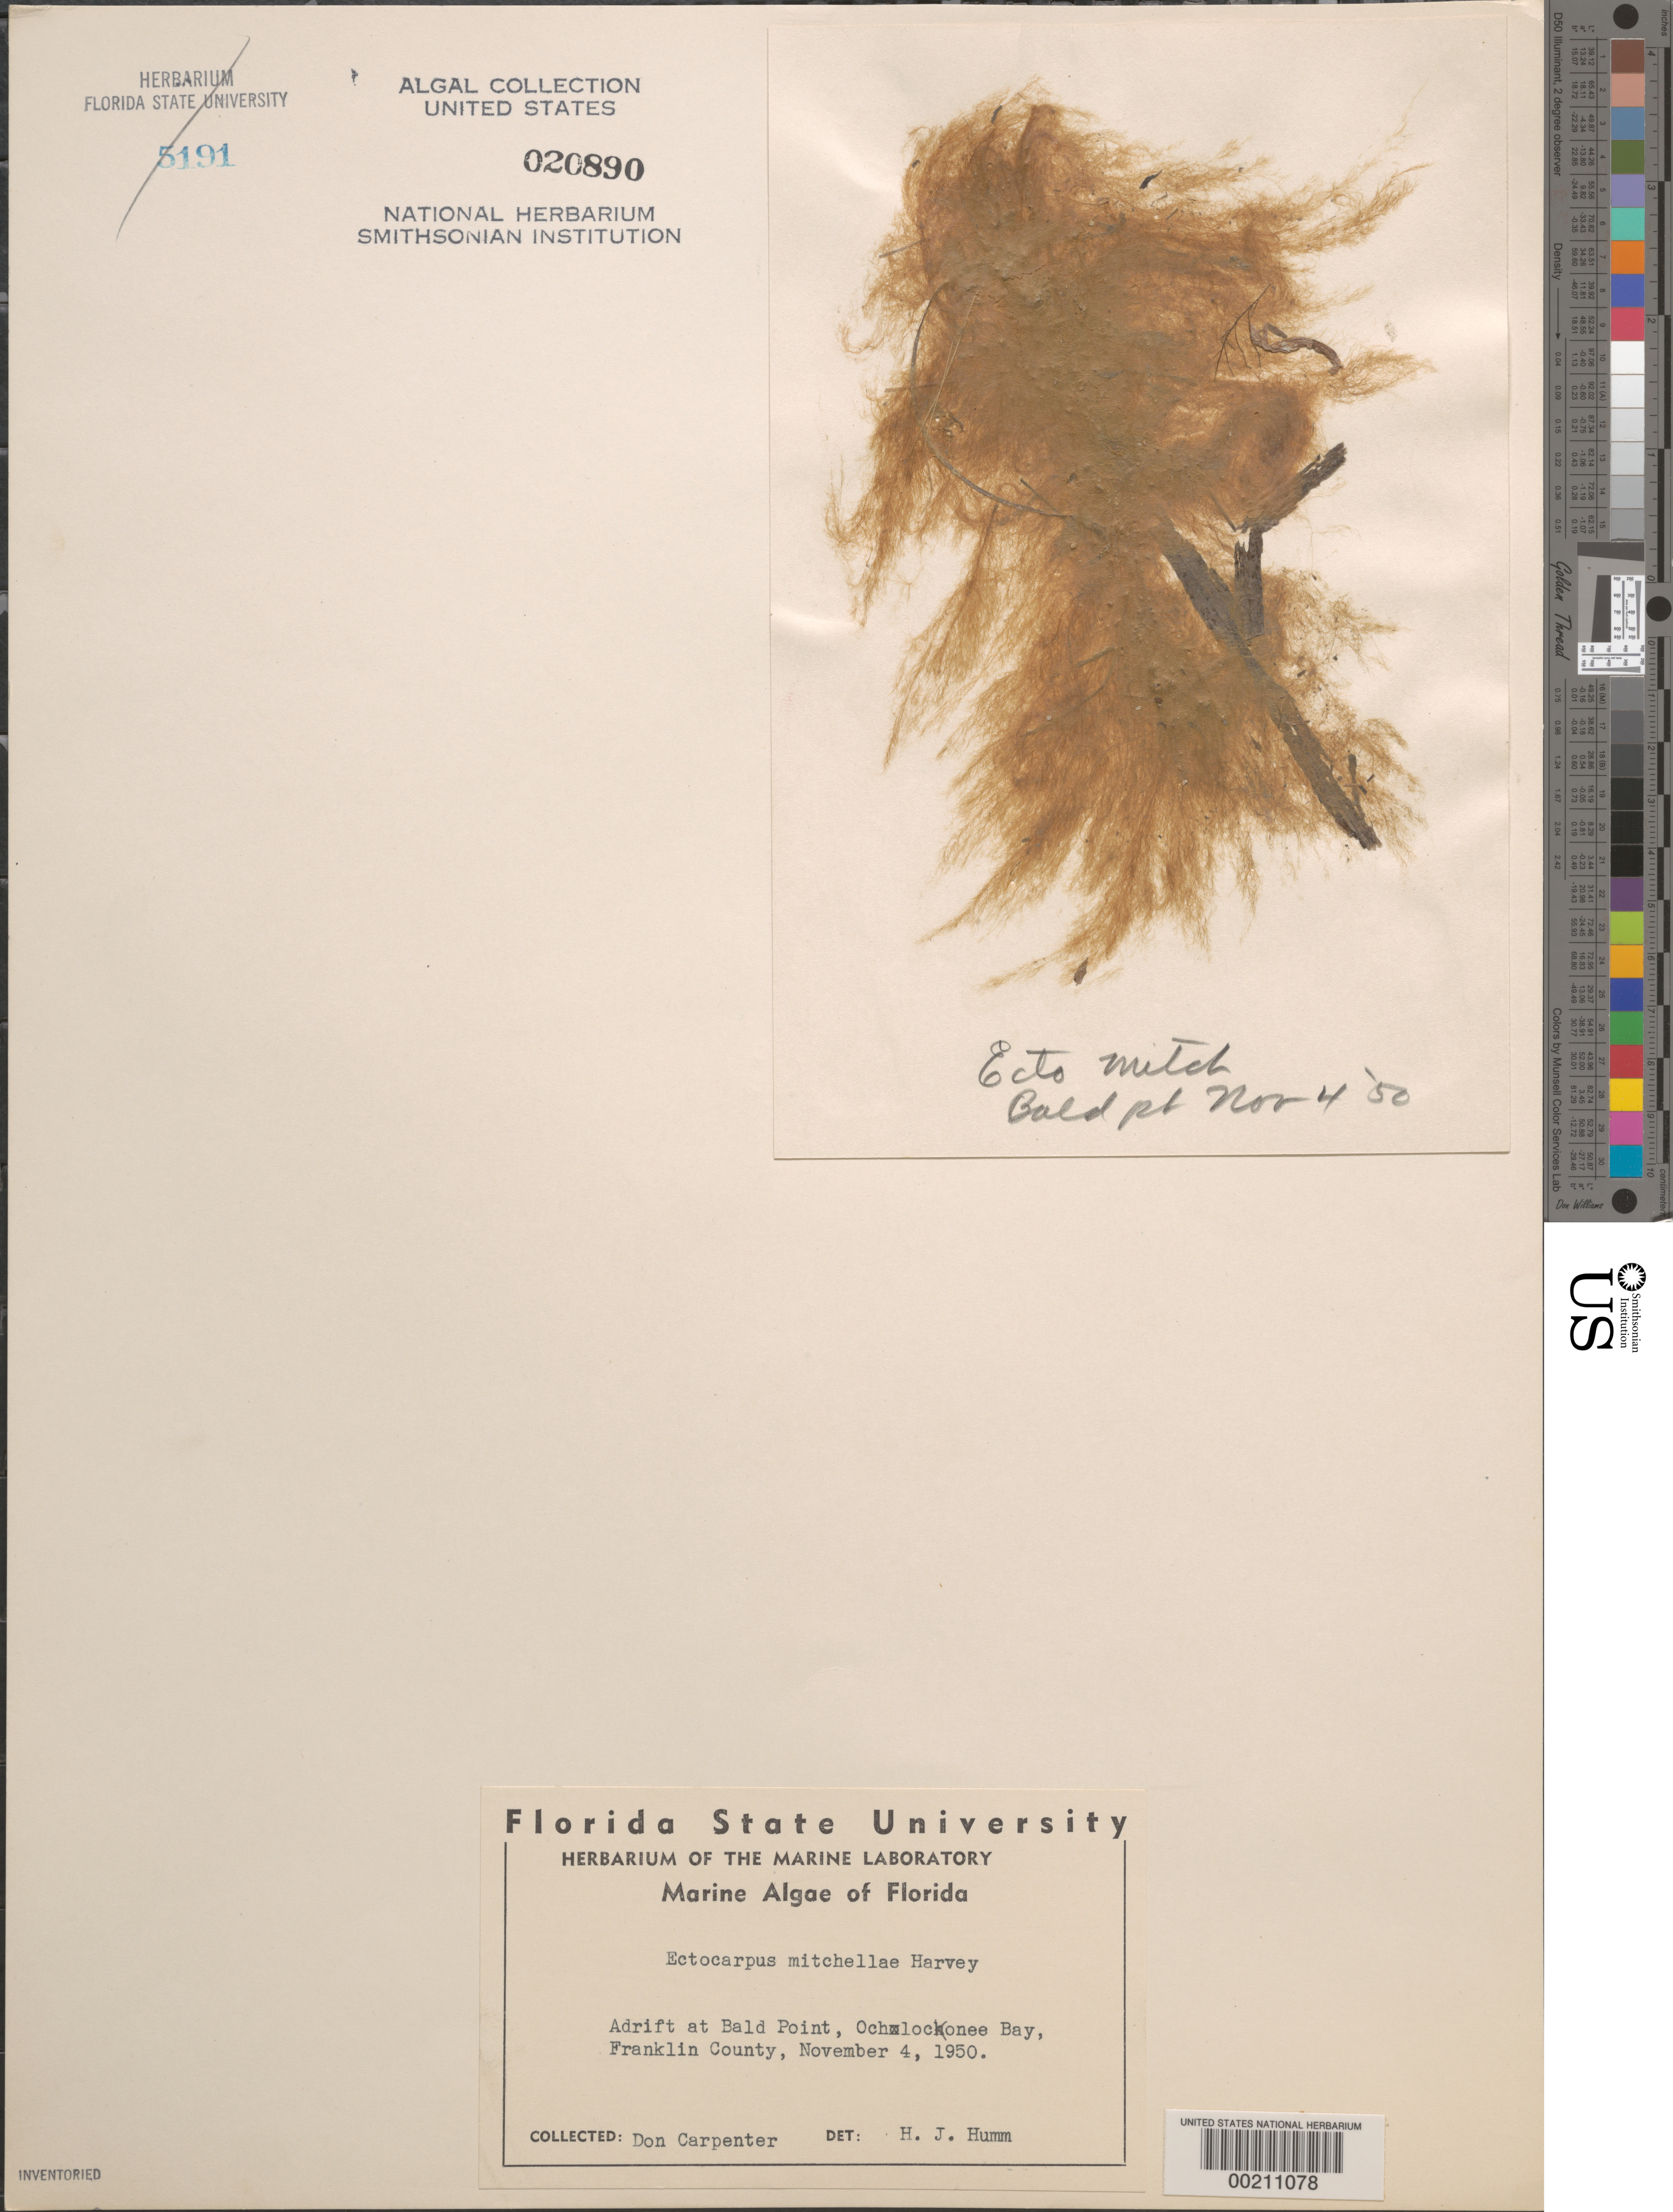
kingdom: Chromista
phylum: Ochrophyta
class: Phaeophyceae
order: Ectocarpales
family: Acinetosporaceae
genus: Feldmannia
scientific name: Feldmannia mitchelliae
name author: (Harv.) H.-S. Kim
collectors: D. Carpenter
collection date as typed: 04 Nov 1950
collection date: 1950-11-04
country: United States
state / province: Florida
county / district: Franklin County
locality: Bald Point, Ochlockonee Bay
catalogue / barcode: US 20890